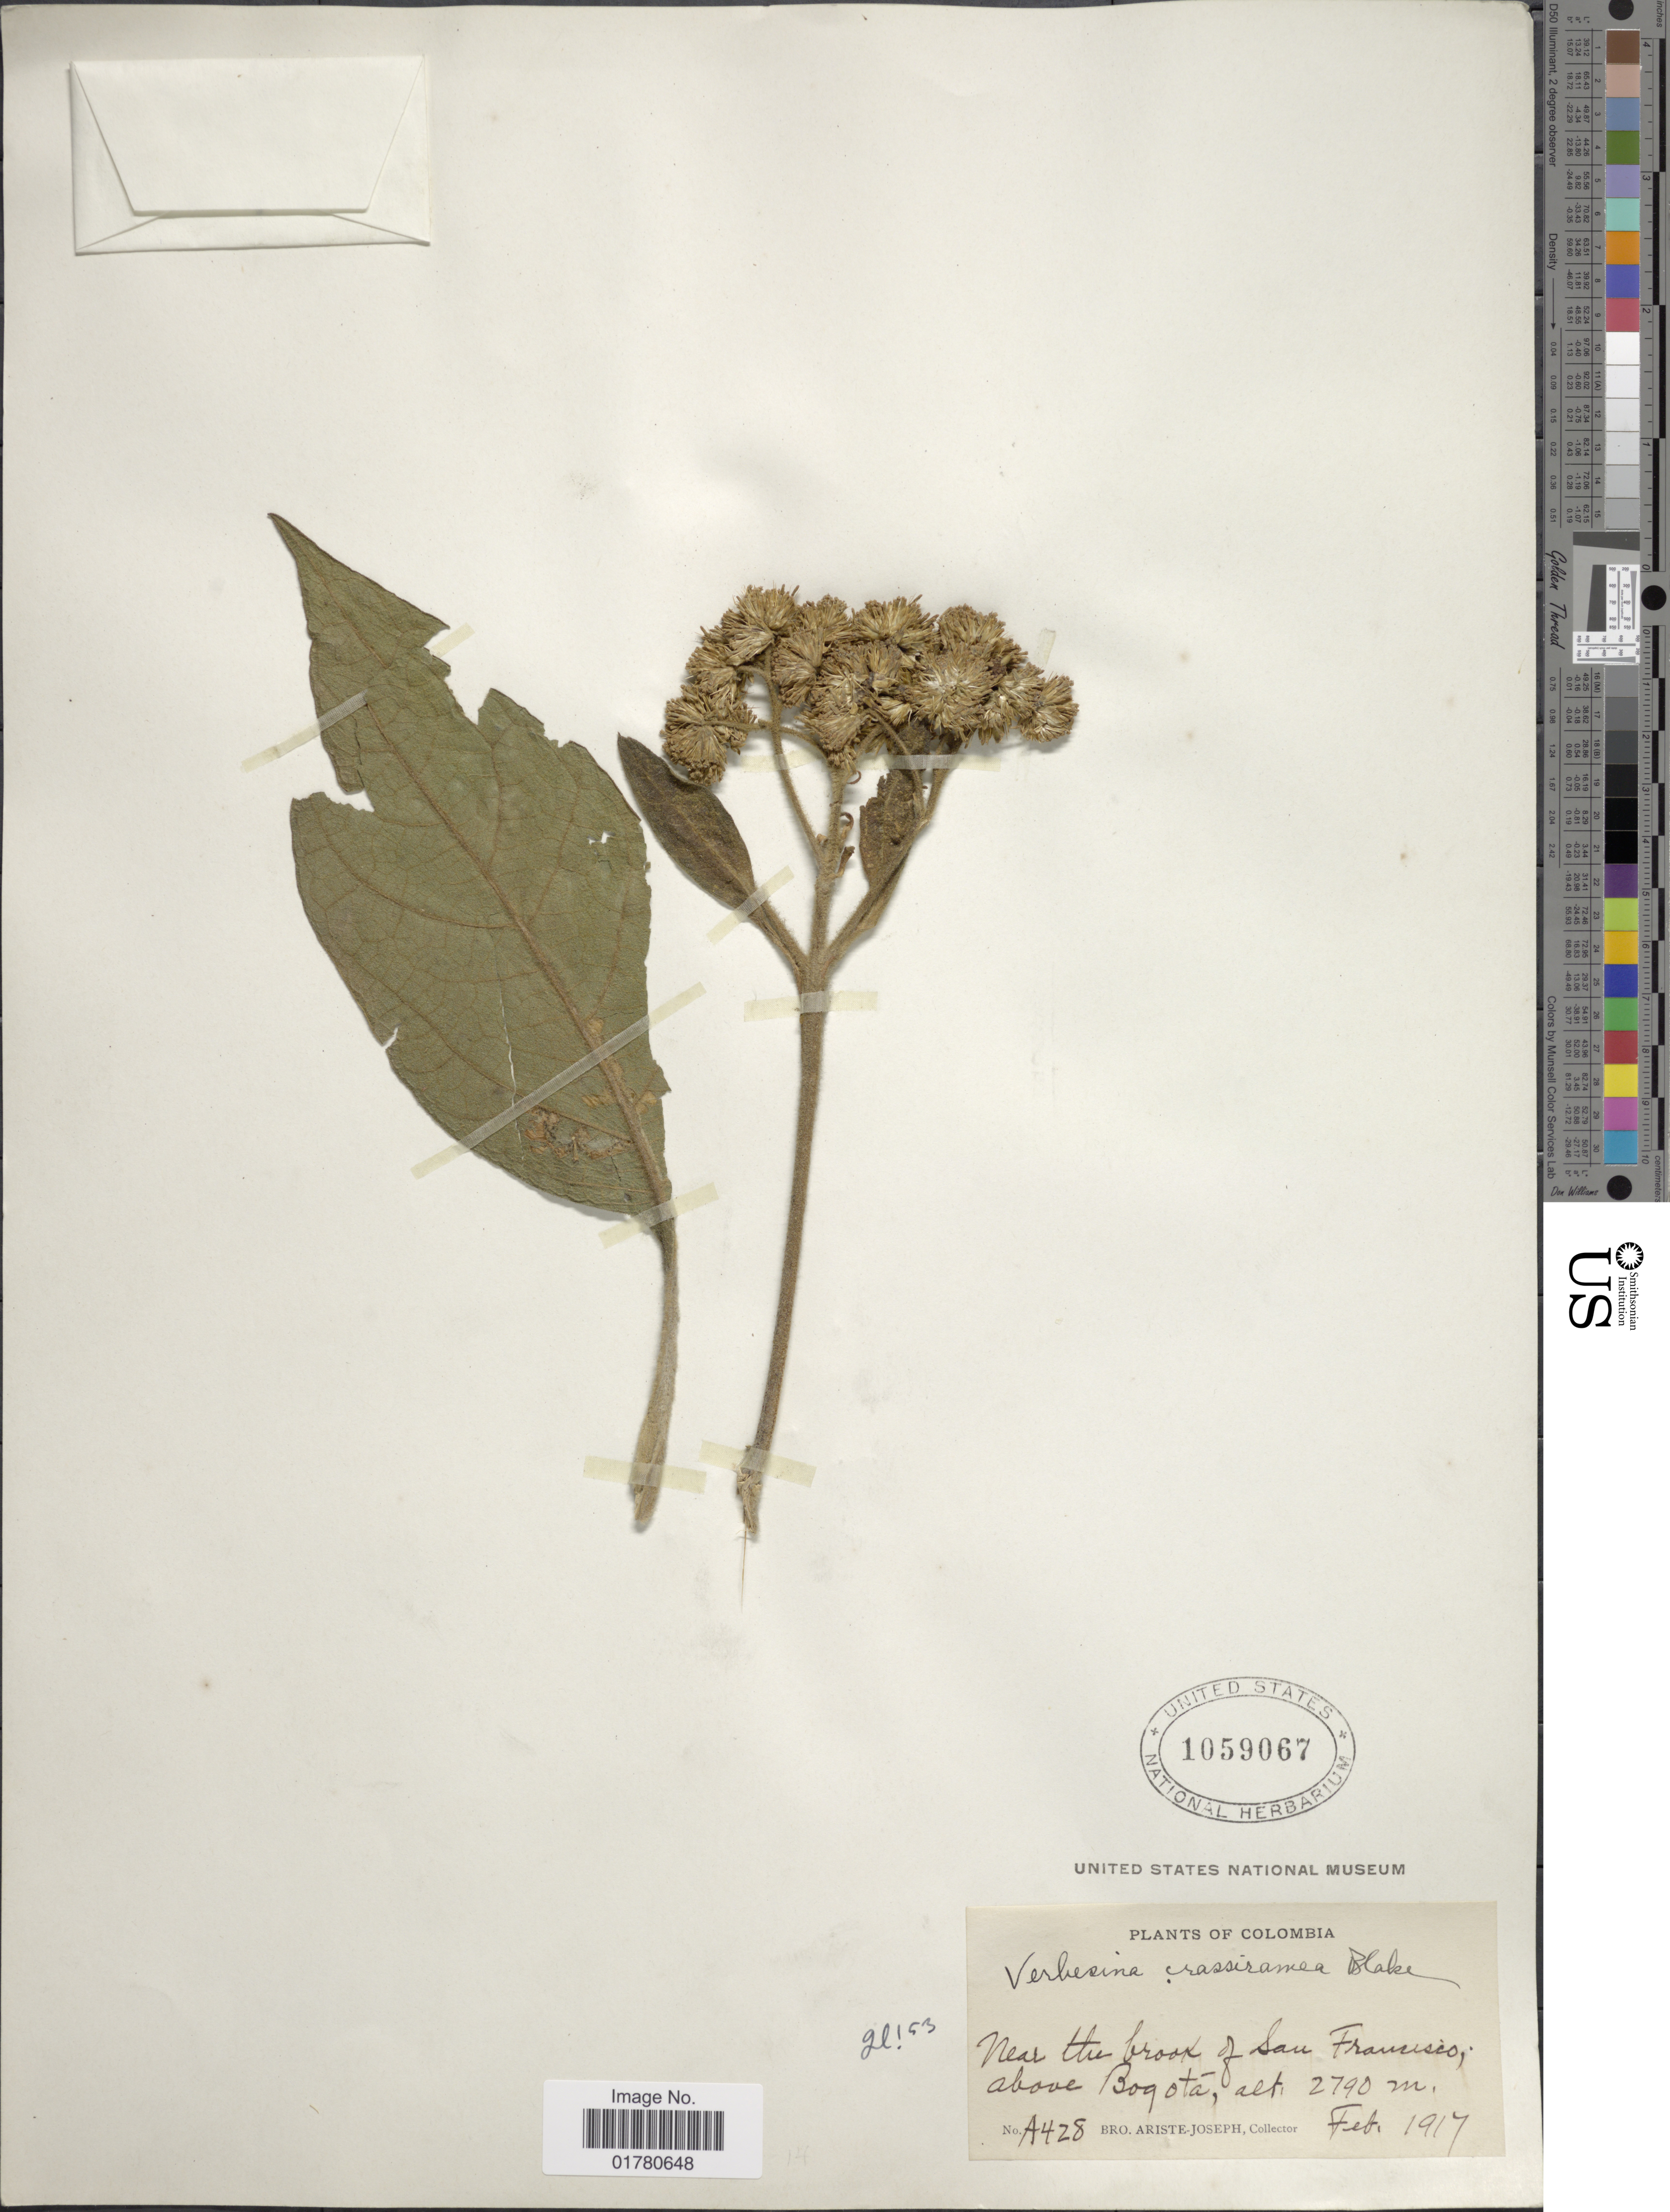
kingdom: Plantae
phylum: Tracheophyta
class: Magnoliopsida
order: Asterales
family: Asteraceae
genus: Verbesina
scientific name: Verbesina crassiramea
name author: S.F. Blake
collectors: Bro. Ariste-Joseph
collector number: A428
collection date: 1917-02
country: Colombia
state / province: Bogota D.C.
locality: Near the brook of San Francisco; above Bogotá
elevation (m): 2790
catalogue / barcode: US 1059067